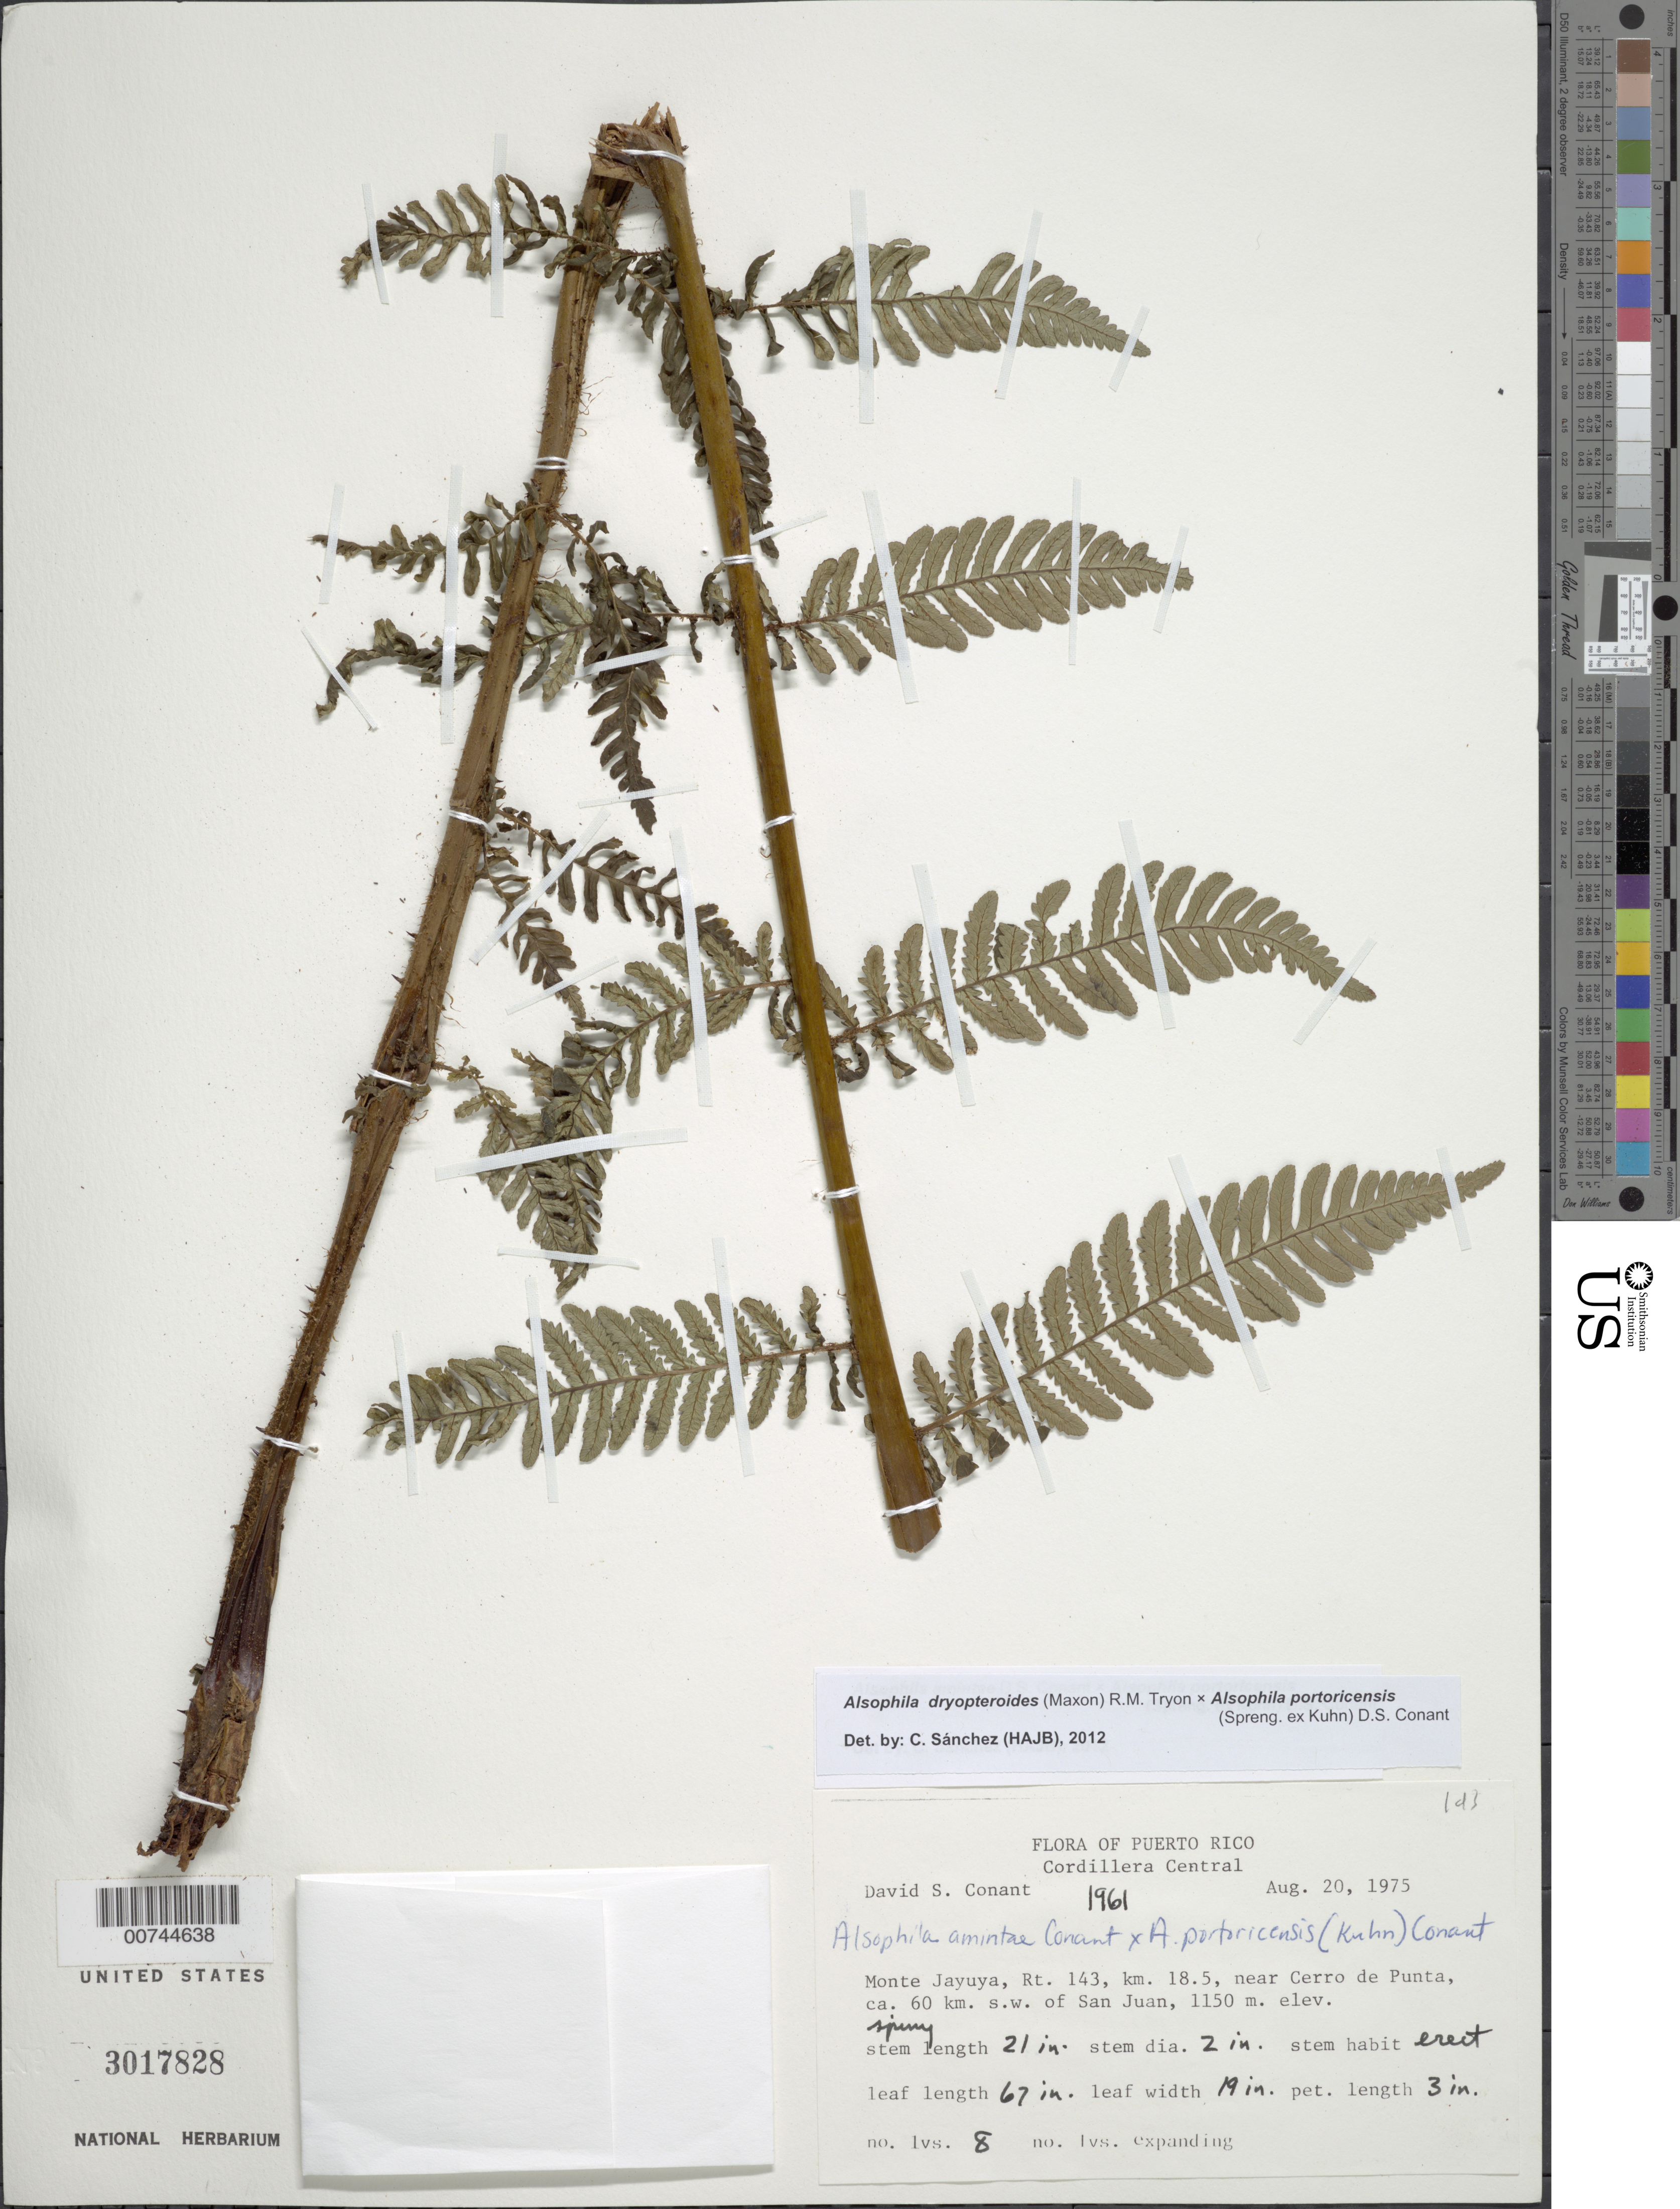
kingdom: Plantae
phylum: Tracheophyta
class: Polypodiopsida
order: Cyatheales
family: Cyatheaceae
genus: Alsophila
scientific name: Alsophila bryophila x A. portoricensis (Spreng. ex Kuhn) D.S. Conant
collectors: D. S. Conant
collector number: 1961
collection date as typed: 20 Aug 1975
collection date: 1975-08-20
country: Puerto Rico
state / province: Jayuya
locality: Monte Jayuya, Rt. 143, km 18.5, near Cerro de Punta, ca. 60 km SW of San Juan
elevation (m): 1150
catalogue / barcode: US 3017828